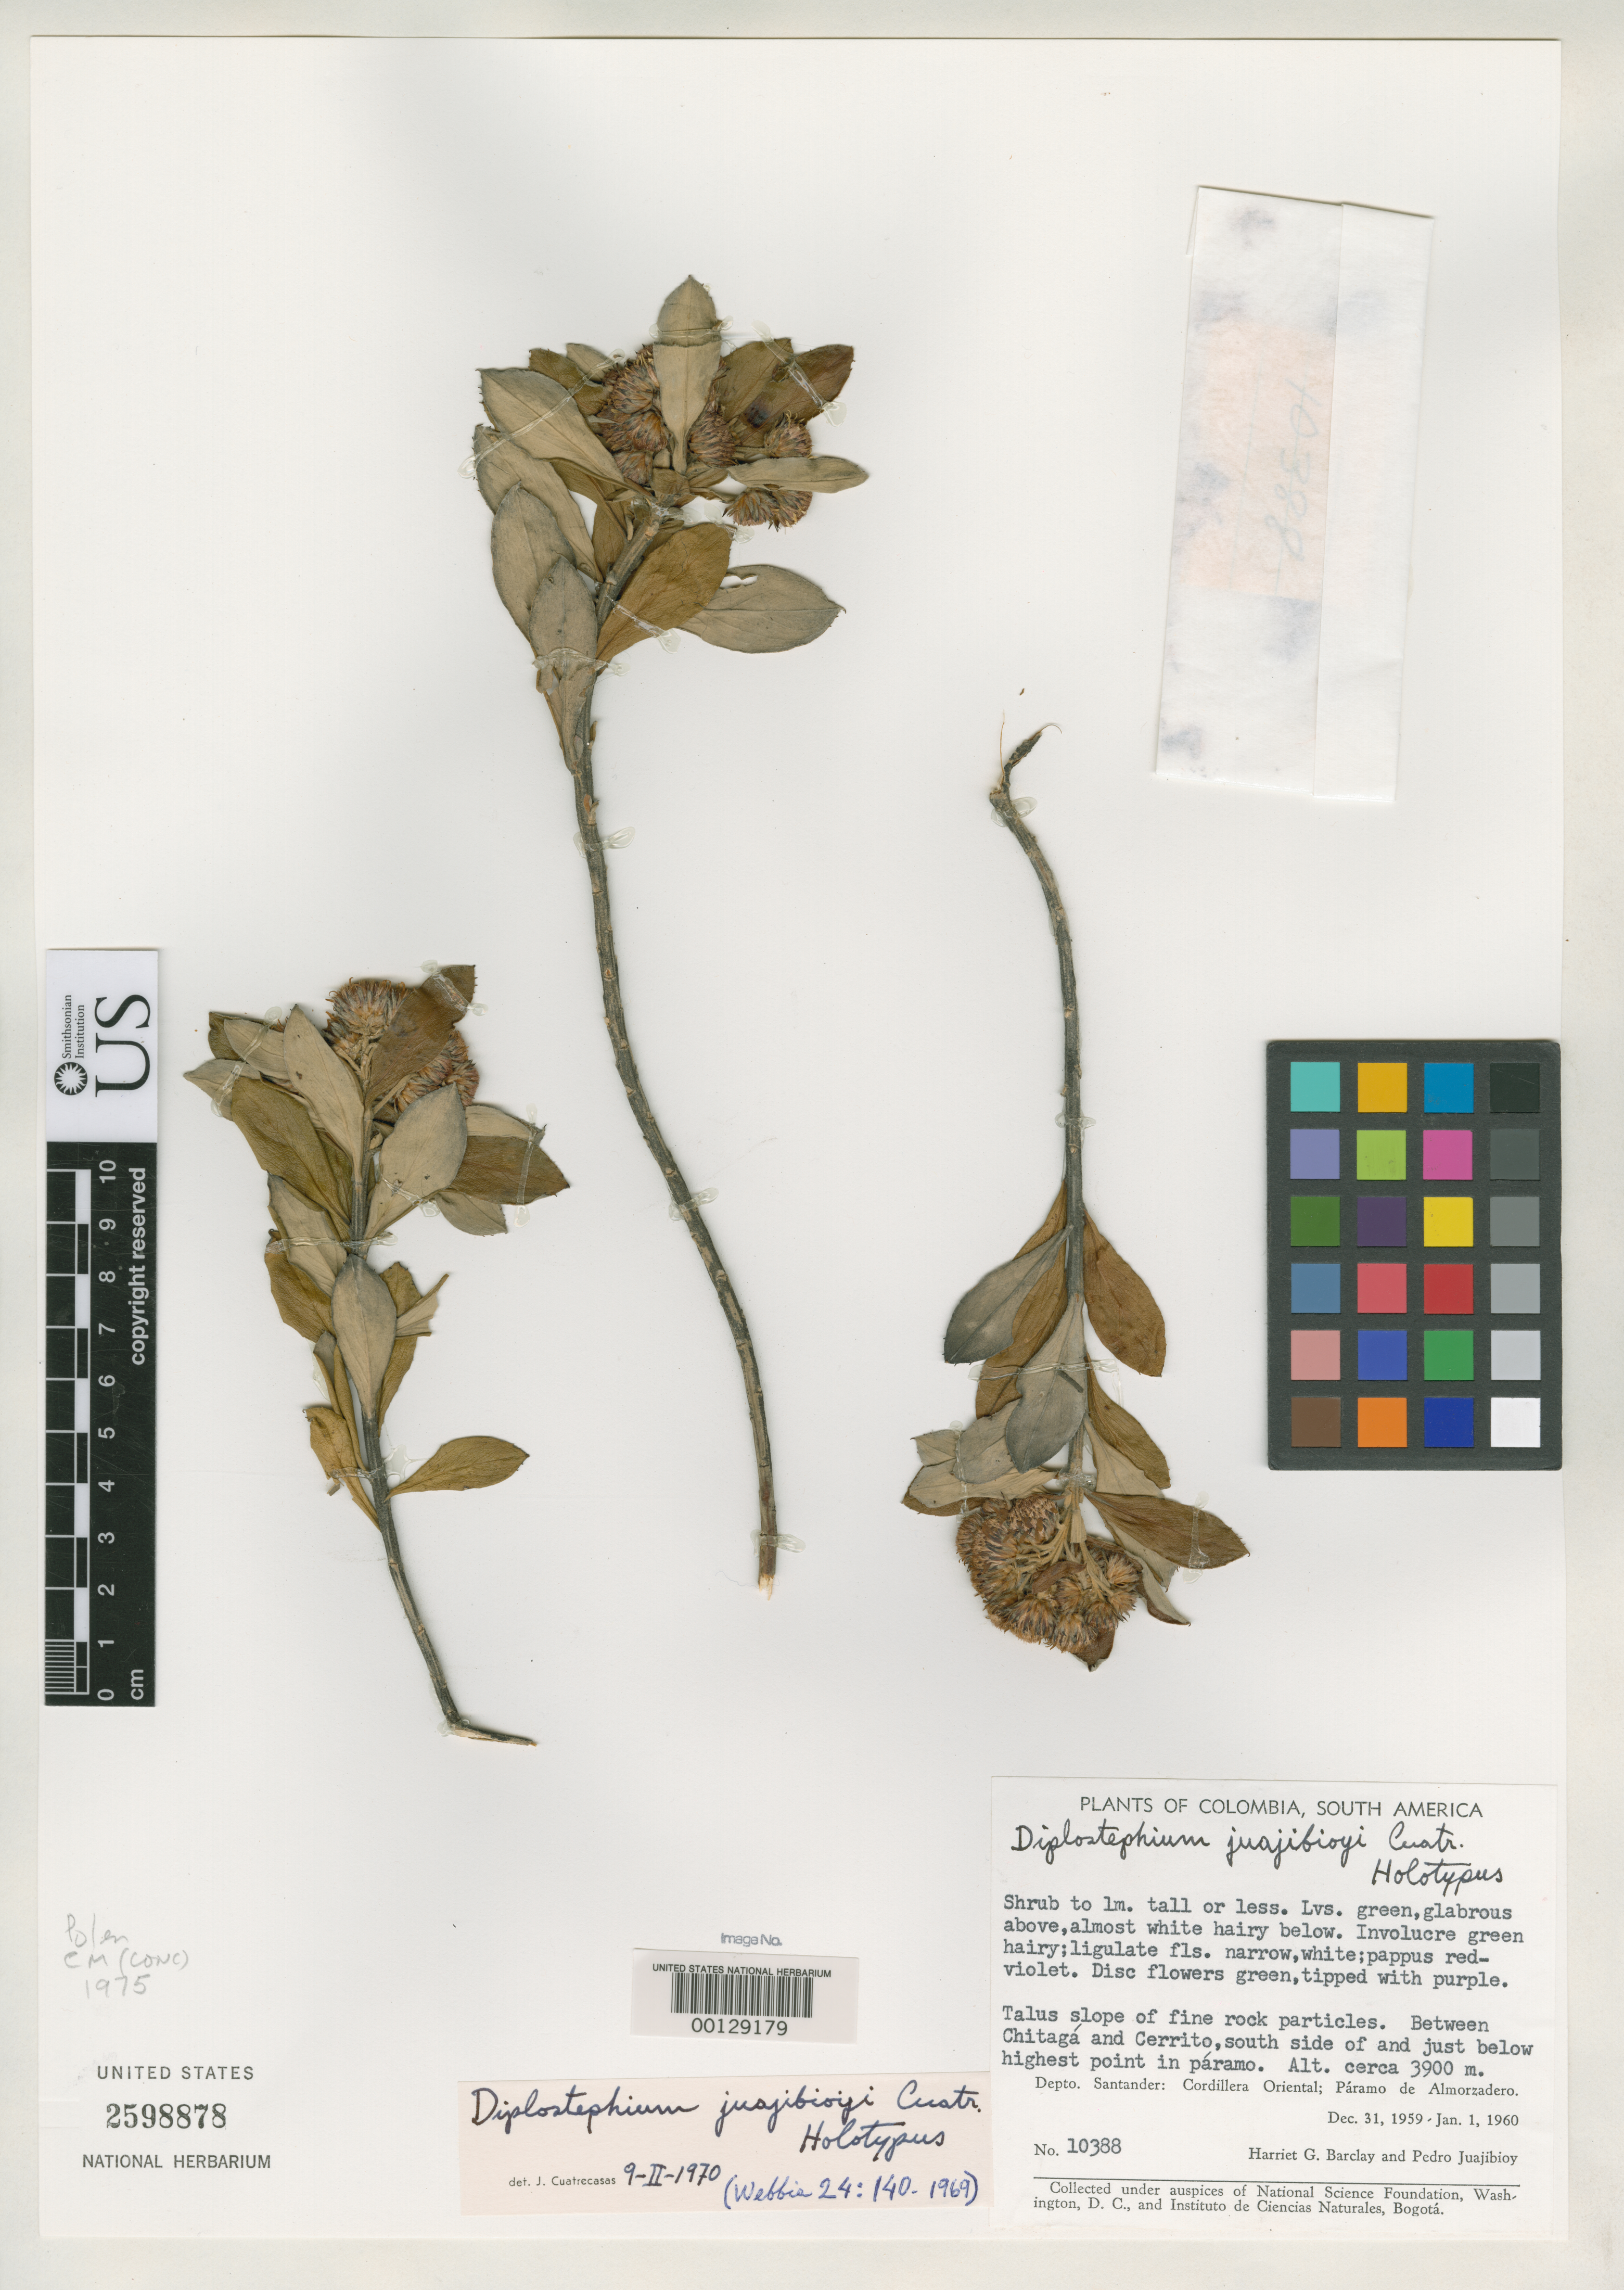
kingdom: Plantae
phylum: Tracheophyta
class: Magnoliopsida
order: Asterales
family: Asteraceae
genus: Diplostephium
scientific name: Diplostephium juajibioyi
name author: Cuatrec.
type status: Holotype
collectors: H. G. Barclay & P. Juajibioy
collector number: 10388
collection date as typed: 01 Jan 1960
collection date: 1960-01-01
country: Colombia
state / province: Santander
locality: Cordillera Oriental; Páramo de Almorzadero.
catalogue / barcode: US 2598878